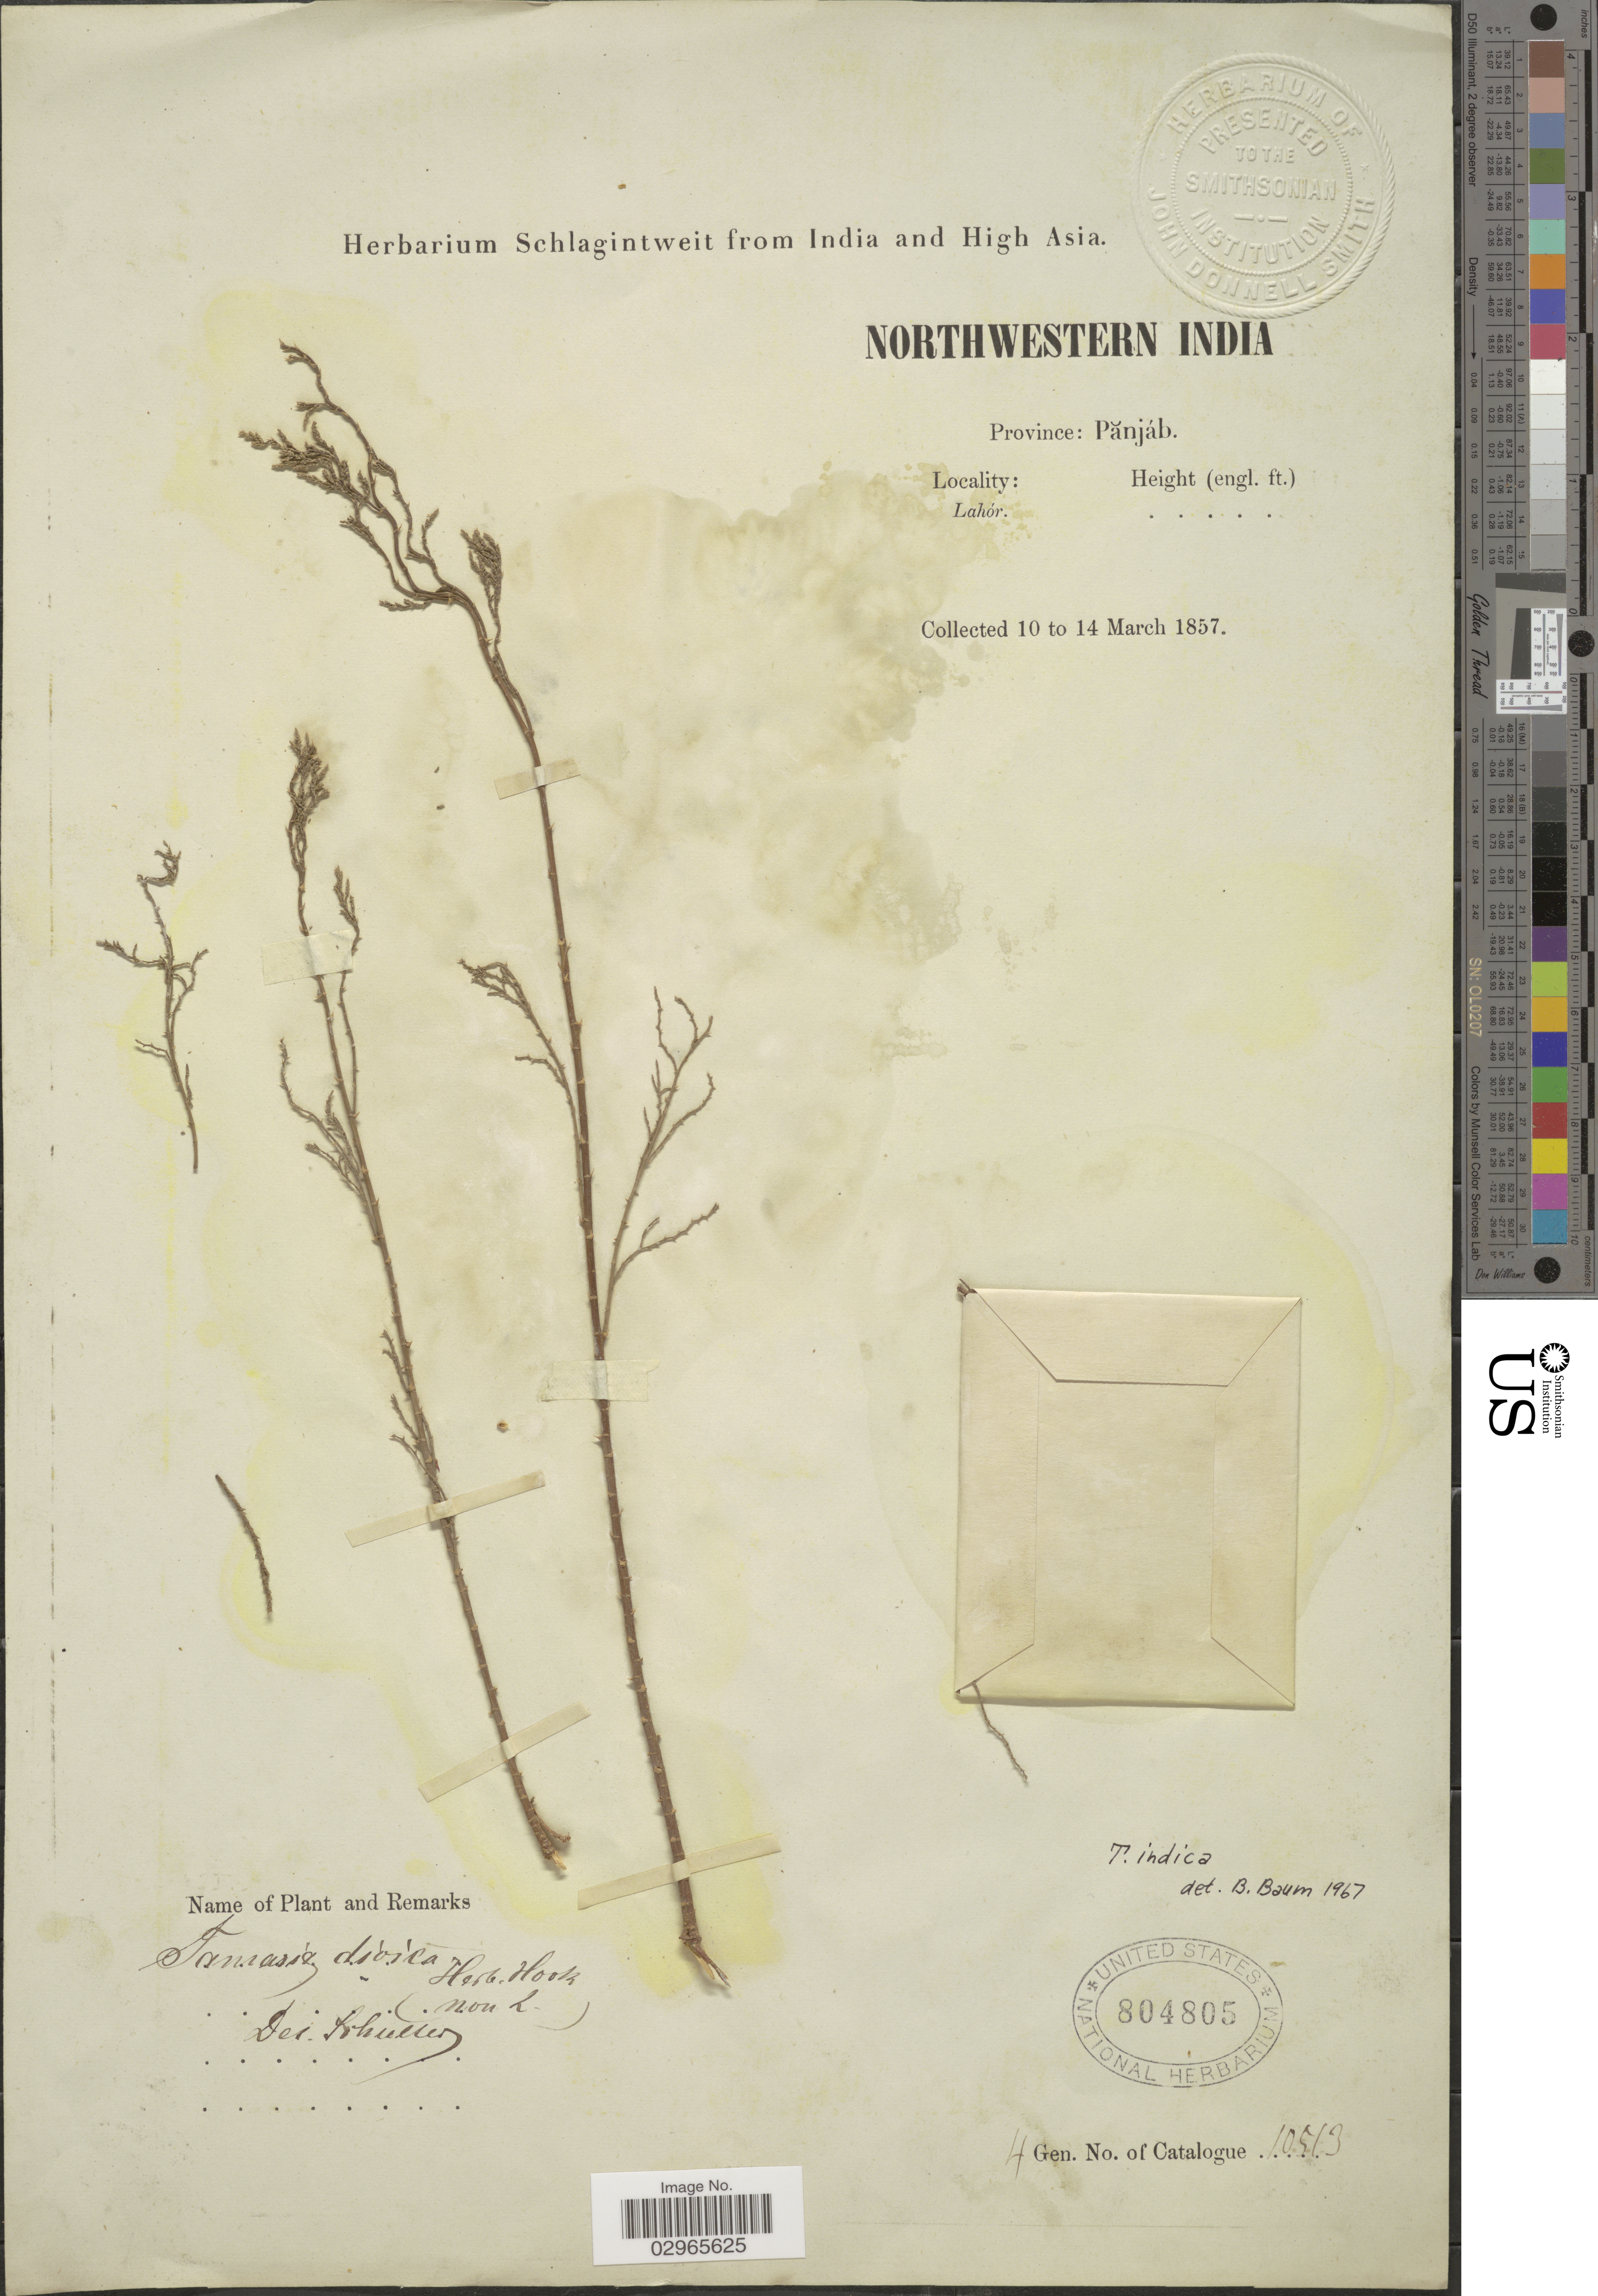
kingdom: Plantae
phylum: Tracheophyta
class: Magnoliopsida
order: Caryophyllales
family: Tamaricaceae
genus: Tamarix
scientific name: Tamarix indica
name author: Willd.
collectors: ex herb. Schlagintweit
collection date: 1857-03-10/1857-03-14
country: India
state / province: Punjab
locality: Northwestern India. Province: Panjab. Lahór.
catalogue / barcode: US 804805